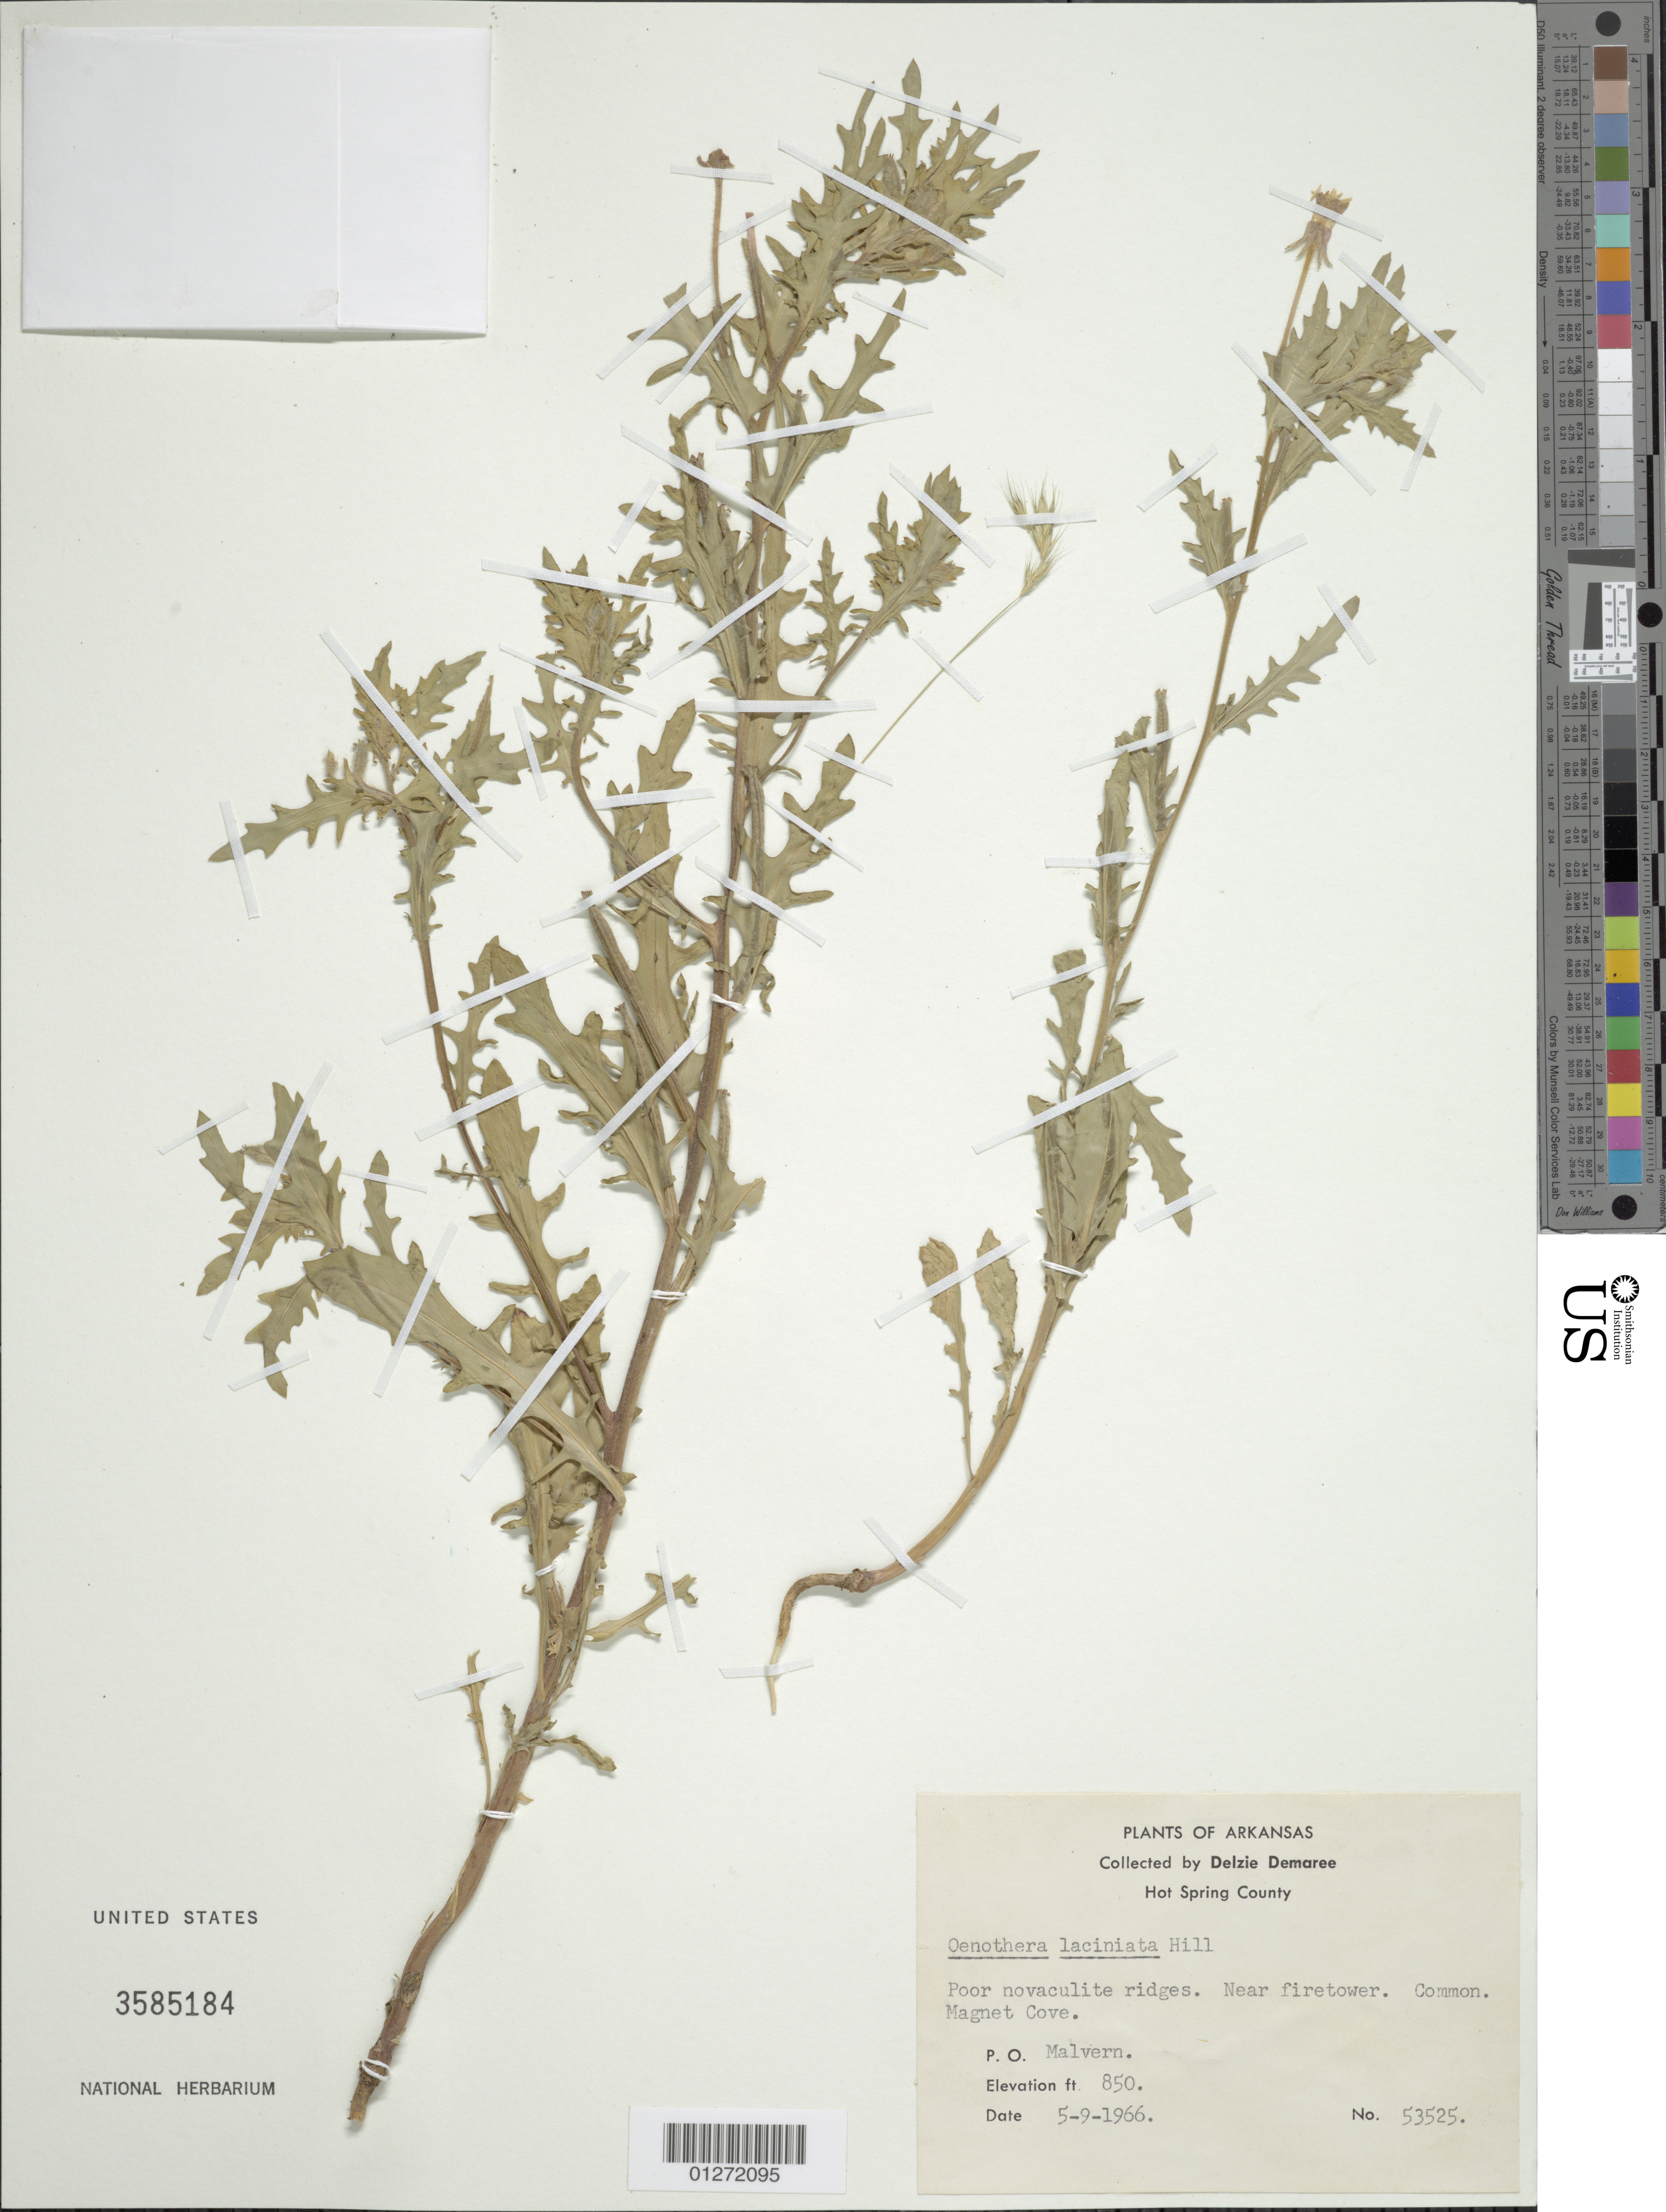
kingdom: Plantae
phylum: Tracheophyta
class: Magnoliopsida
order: Myrtales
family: Onagraceae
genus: Oenothera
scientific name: Oenothera laciniata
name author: Hill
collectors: D. Demaree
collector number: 53525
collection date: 1966-05-09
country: United States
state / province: Arkansas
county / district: Hot Spring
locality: Magnet Cove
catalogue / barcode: US 3585184